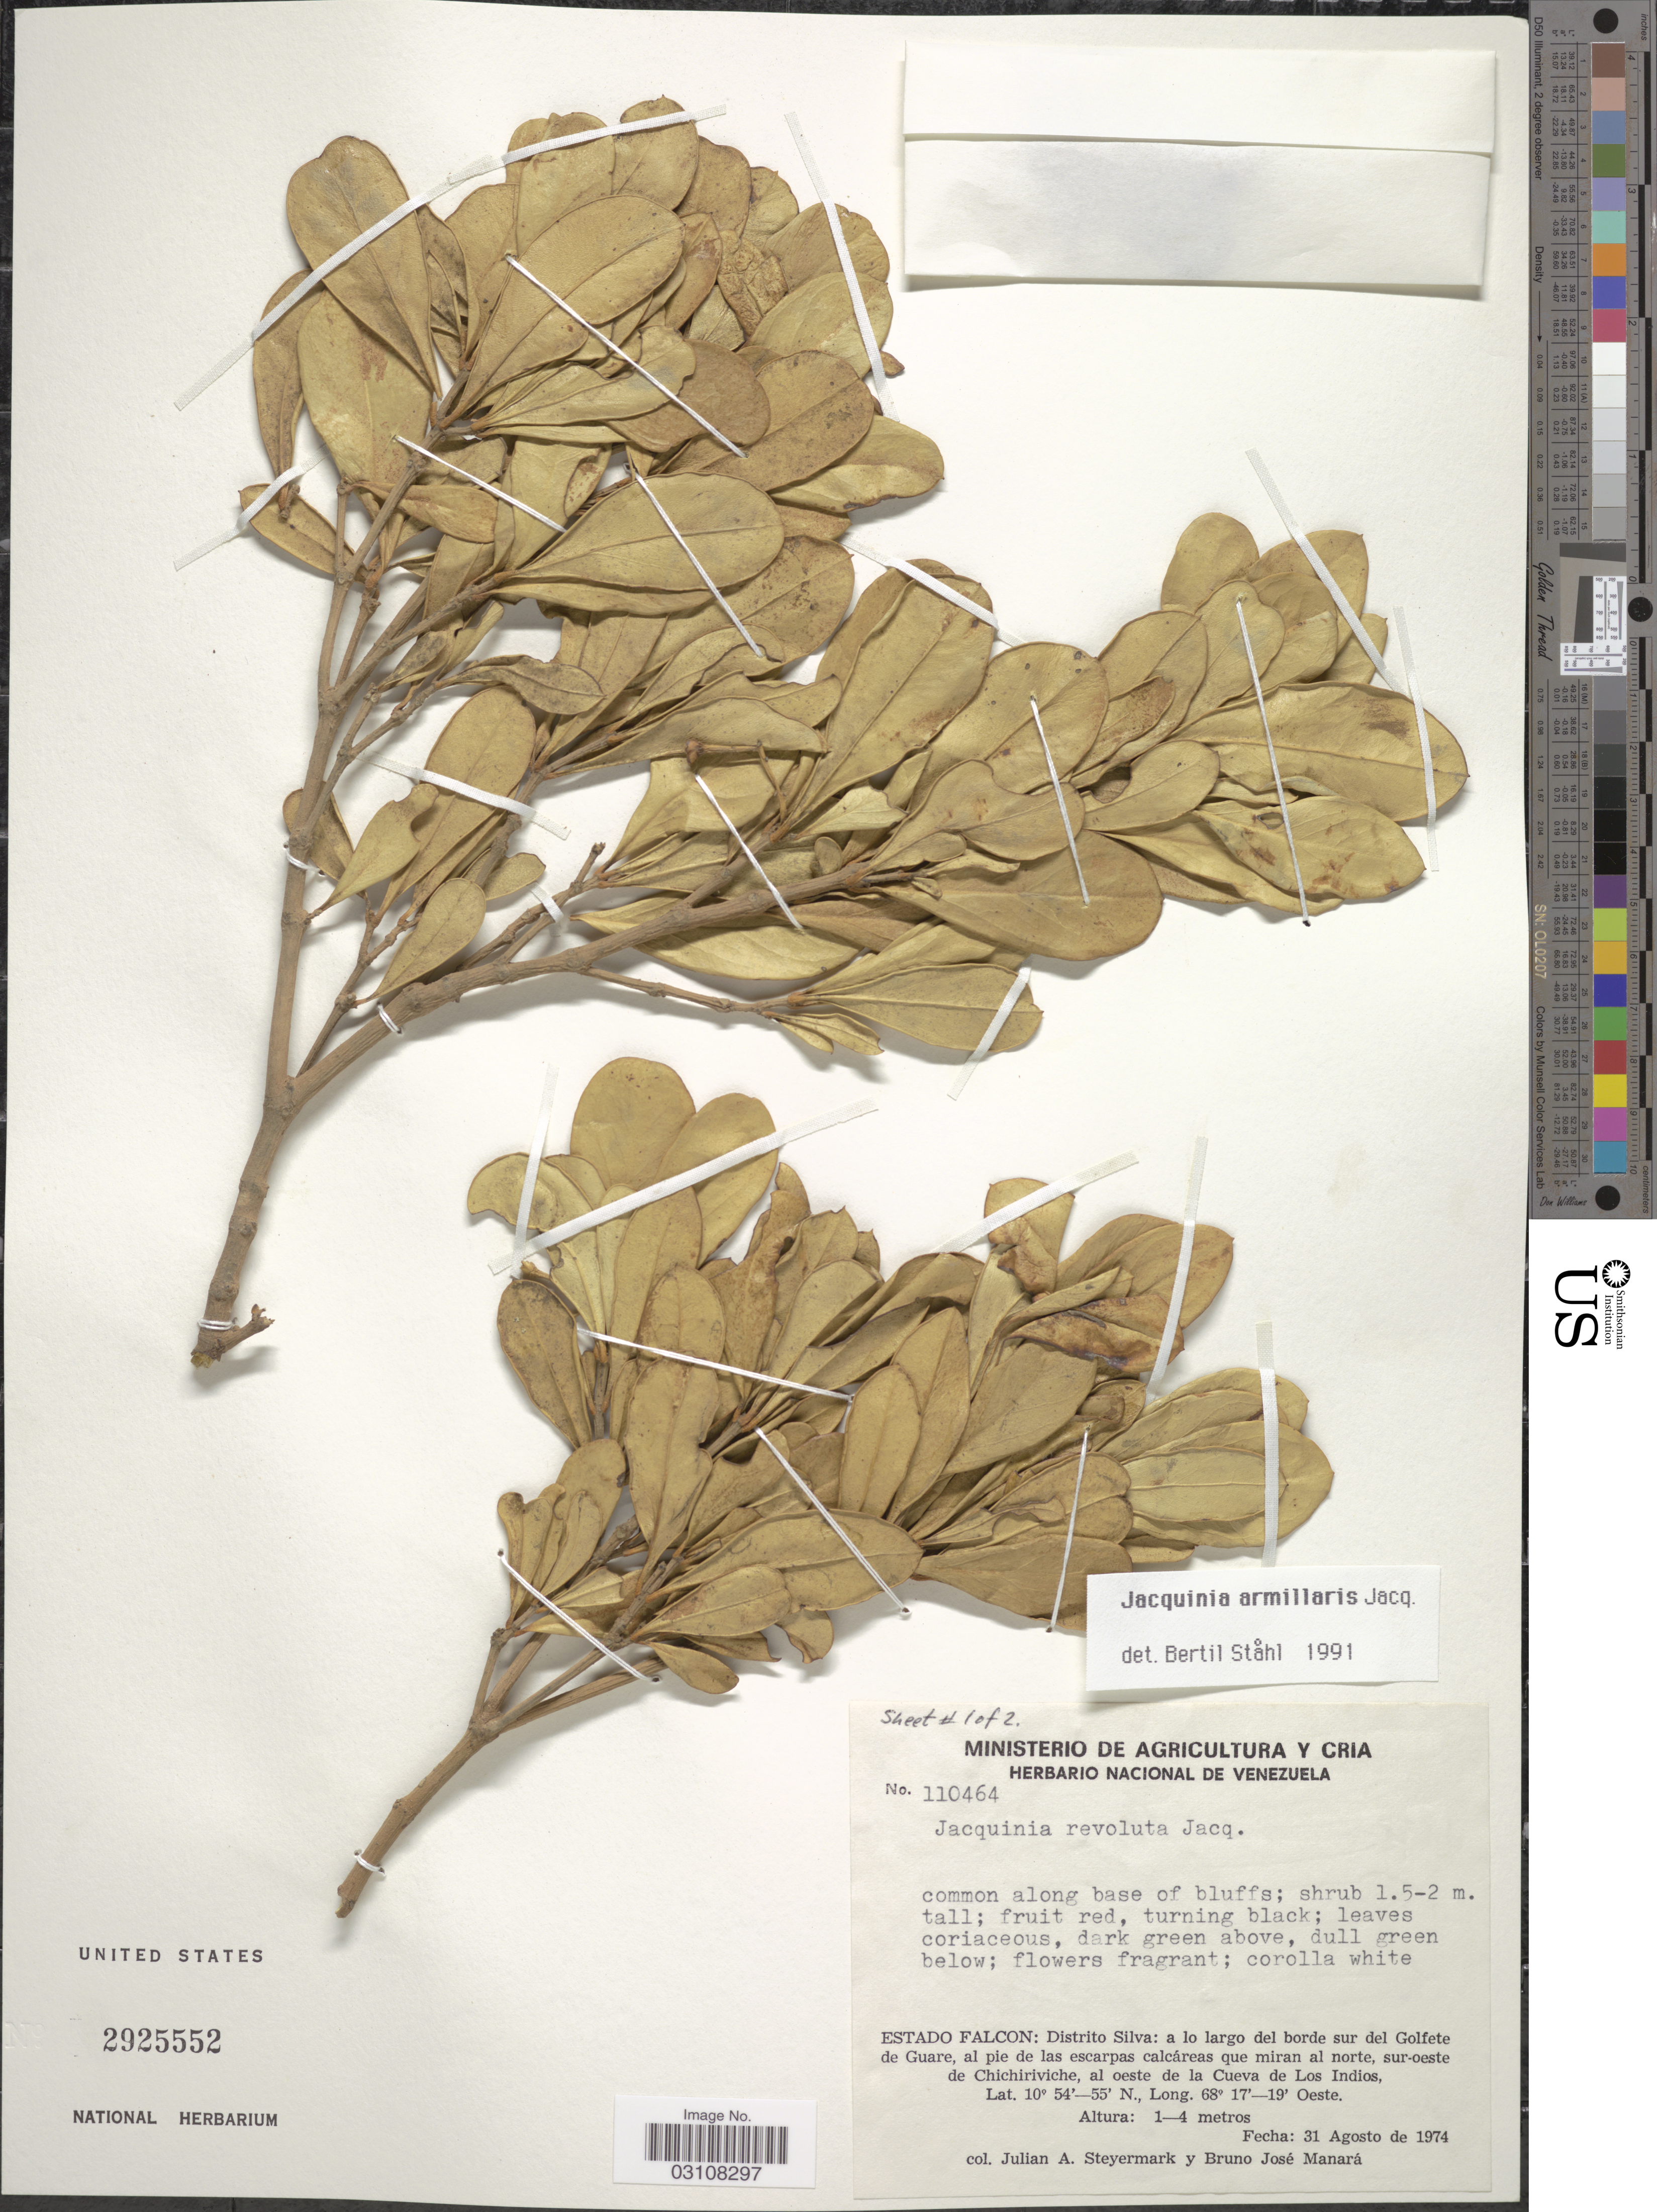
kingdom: Plantae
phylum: Tracheophyta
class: Magnoliopsida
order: Ericales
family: Primulaceae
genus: Jacquinia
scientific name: Jacquinia armillaris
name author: Jacq.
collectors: J. Steyermark & B. Manara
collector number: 110464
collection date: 1974-08-31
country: Venezuela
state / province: Falcón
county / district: Silva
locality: Distrito Silva: a lo largo del border sur del Golfete de Guare, al pie de las escarpes calcáreas que miran al norte, sur-oeste de Chichiriviche, al oeste de la Cueva de Los Indios.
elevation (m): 1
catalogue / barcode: US 2925552